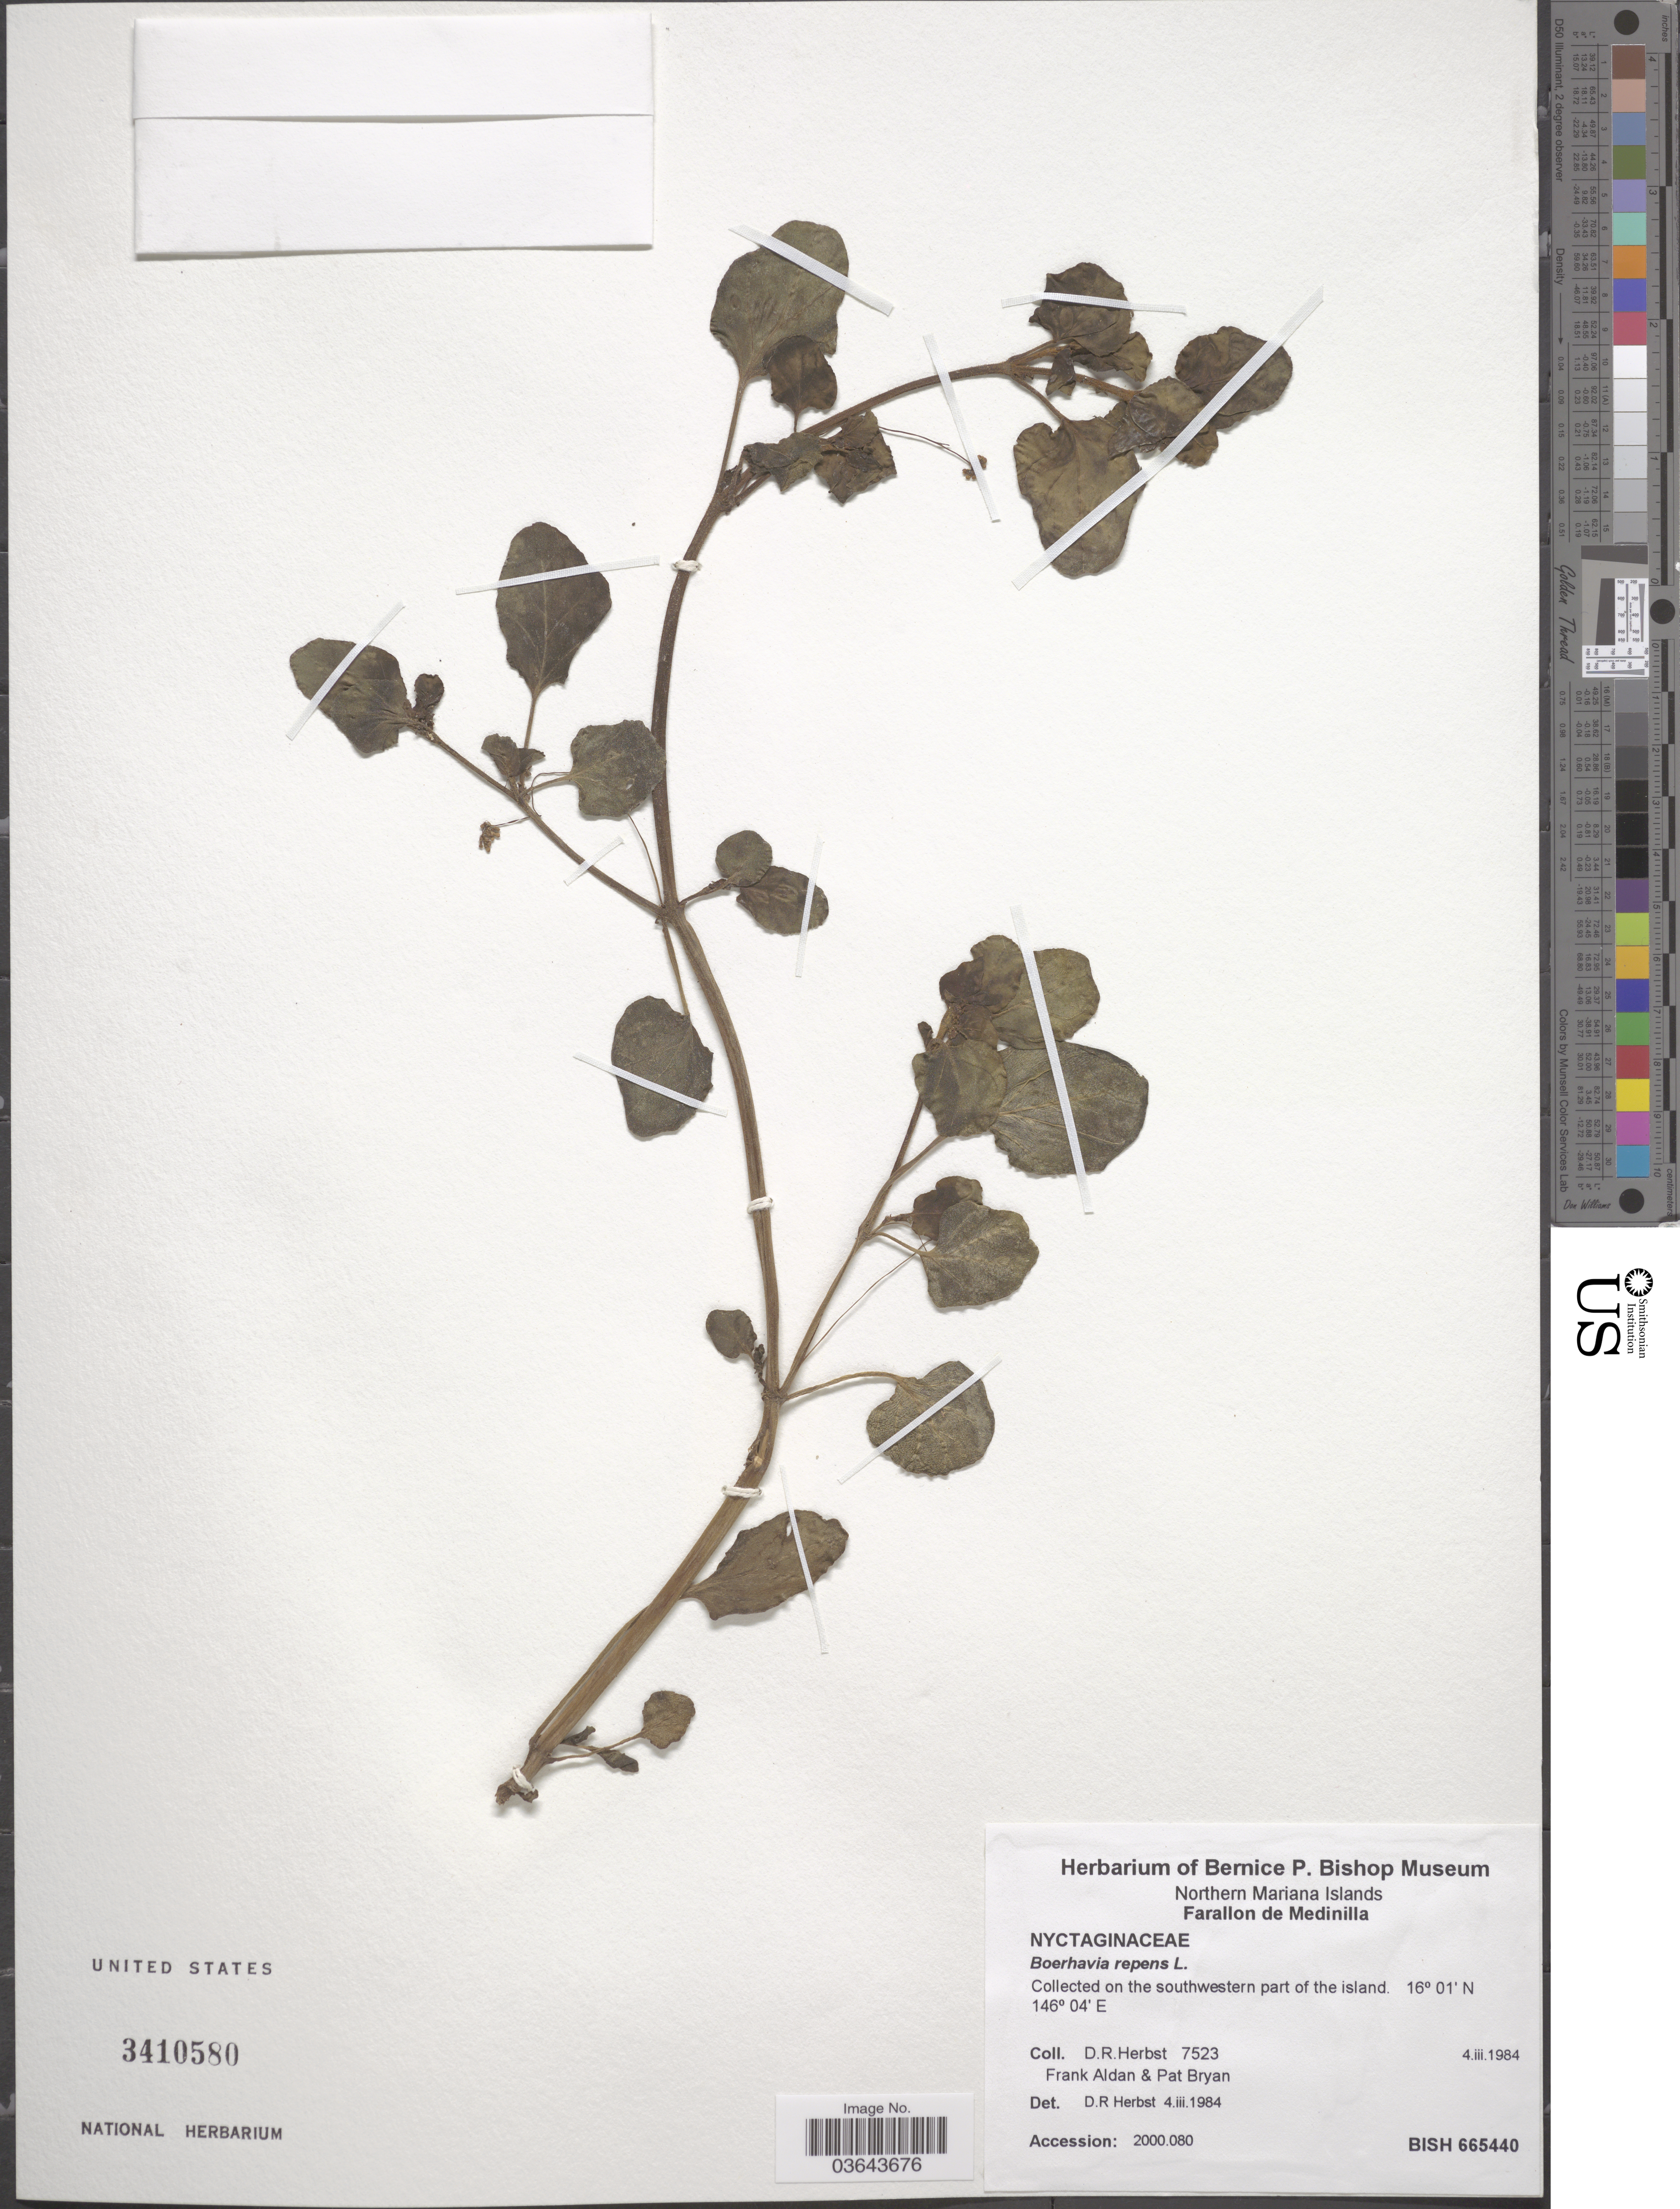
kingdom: Plantae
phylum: Tracheophyta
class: Magnoliopsida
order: Caryophyllales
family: Nyctaginaceae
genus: Boerhavia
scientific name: Boerhavia repens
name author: L.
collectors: D. R. Herbst, F. Aldan & P. Bryan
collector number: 7523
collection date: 1984-03-04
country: Northern Mariana Islands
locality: Farallon de Medinilla. On the soutwestern part of the island.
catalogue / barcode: US 3410580